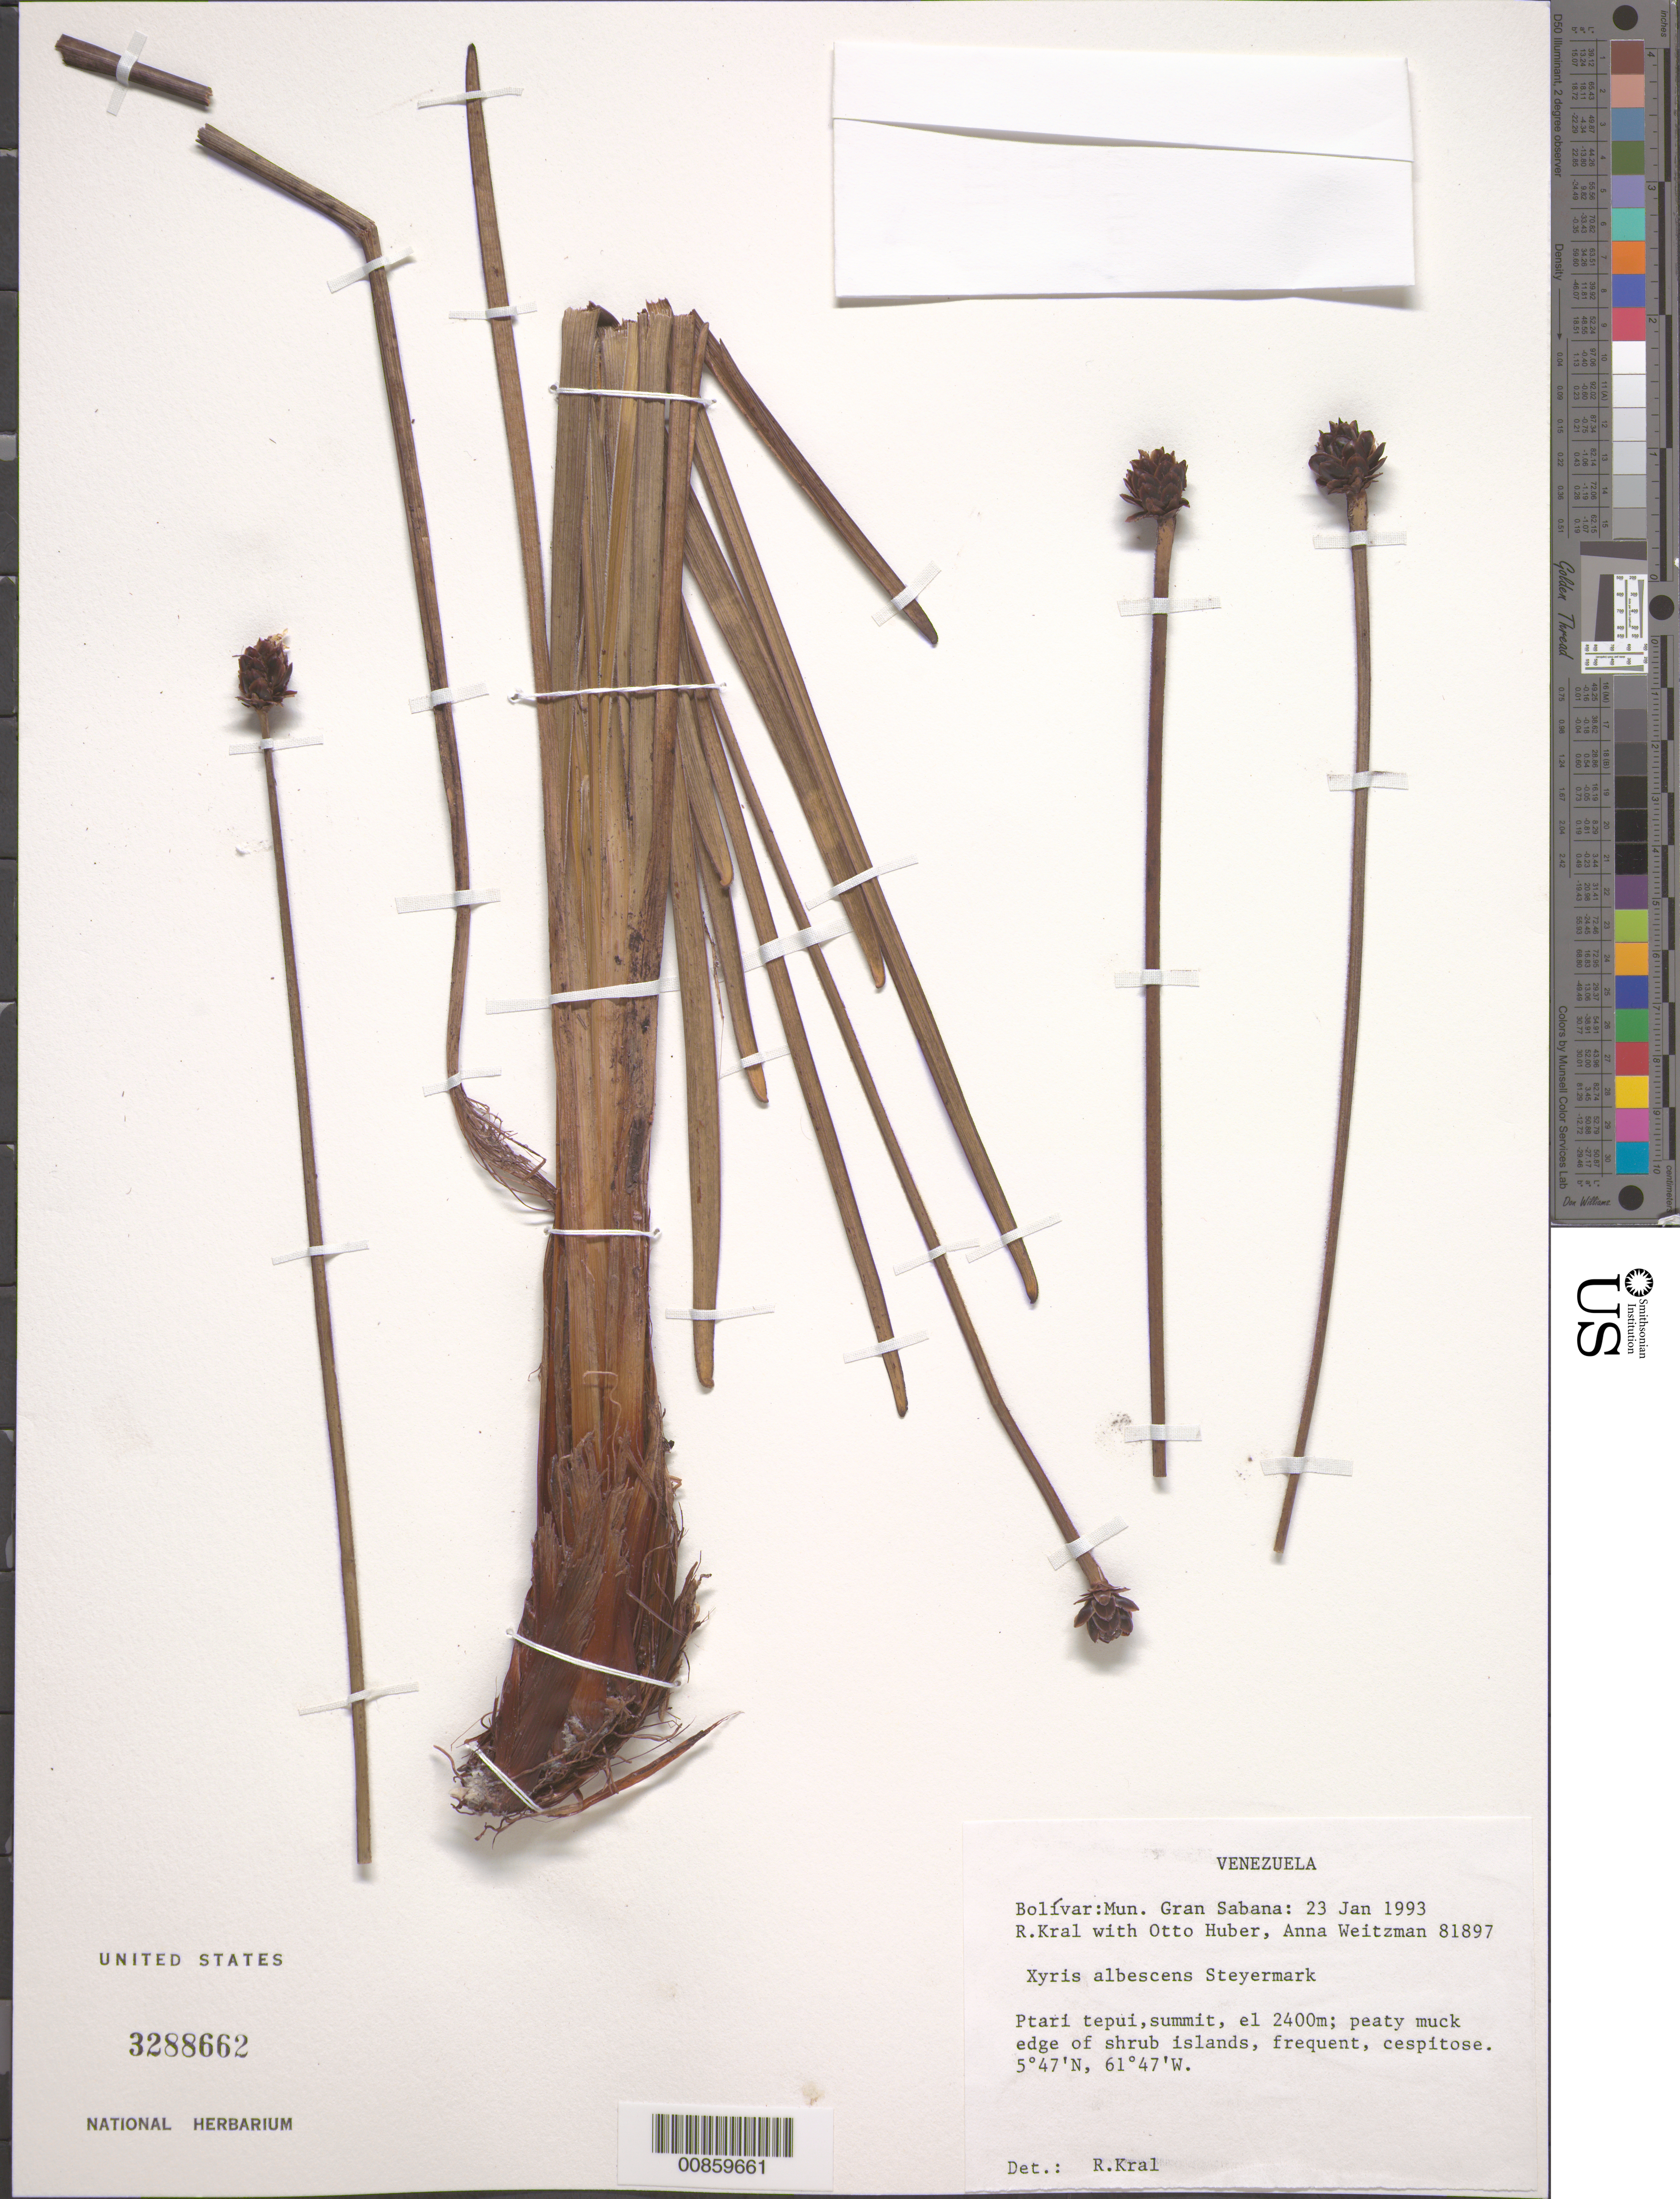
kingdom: Plantae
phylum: Tracheophyta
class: Liliopsida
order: Poales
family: Xyridaceae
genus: Xyris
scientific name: Xyris albescens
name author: Steyerm.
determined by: Kral, Robert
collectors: R. Kral, O. Huber & A. L. Weitzman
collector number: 81897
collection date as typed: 23-Jan-93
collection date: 1993-01-23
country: Venezuela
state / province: Bolívar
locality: Mun. Gran Sabana; summit of Ptari-tepuí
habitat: Peaty muck edge of shrub islands.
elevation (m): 2400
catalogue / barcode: US 3288662